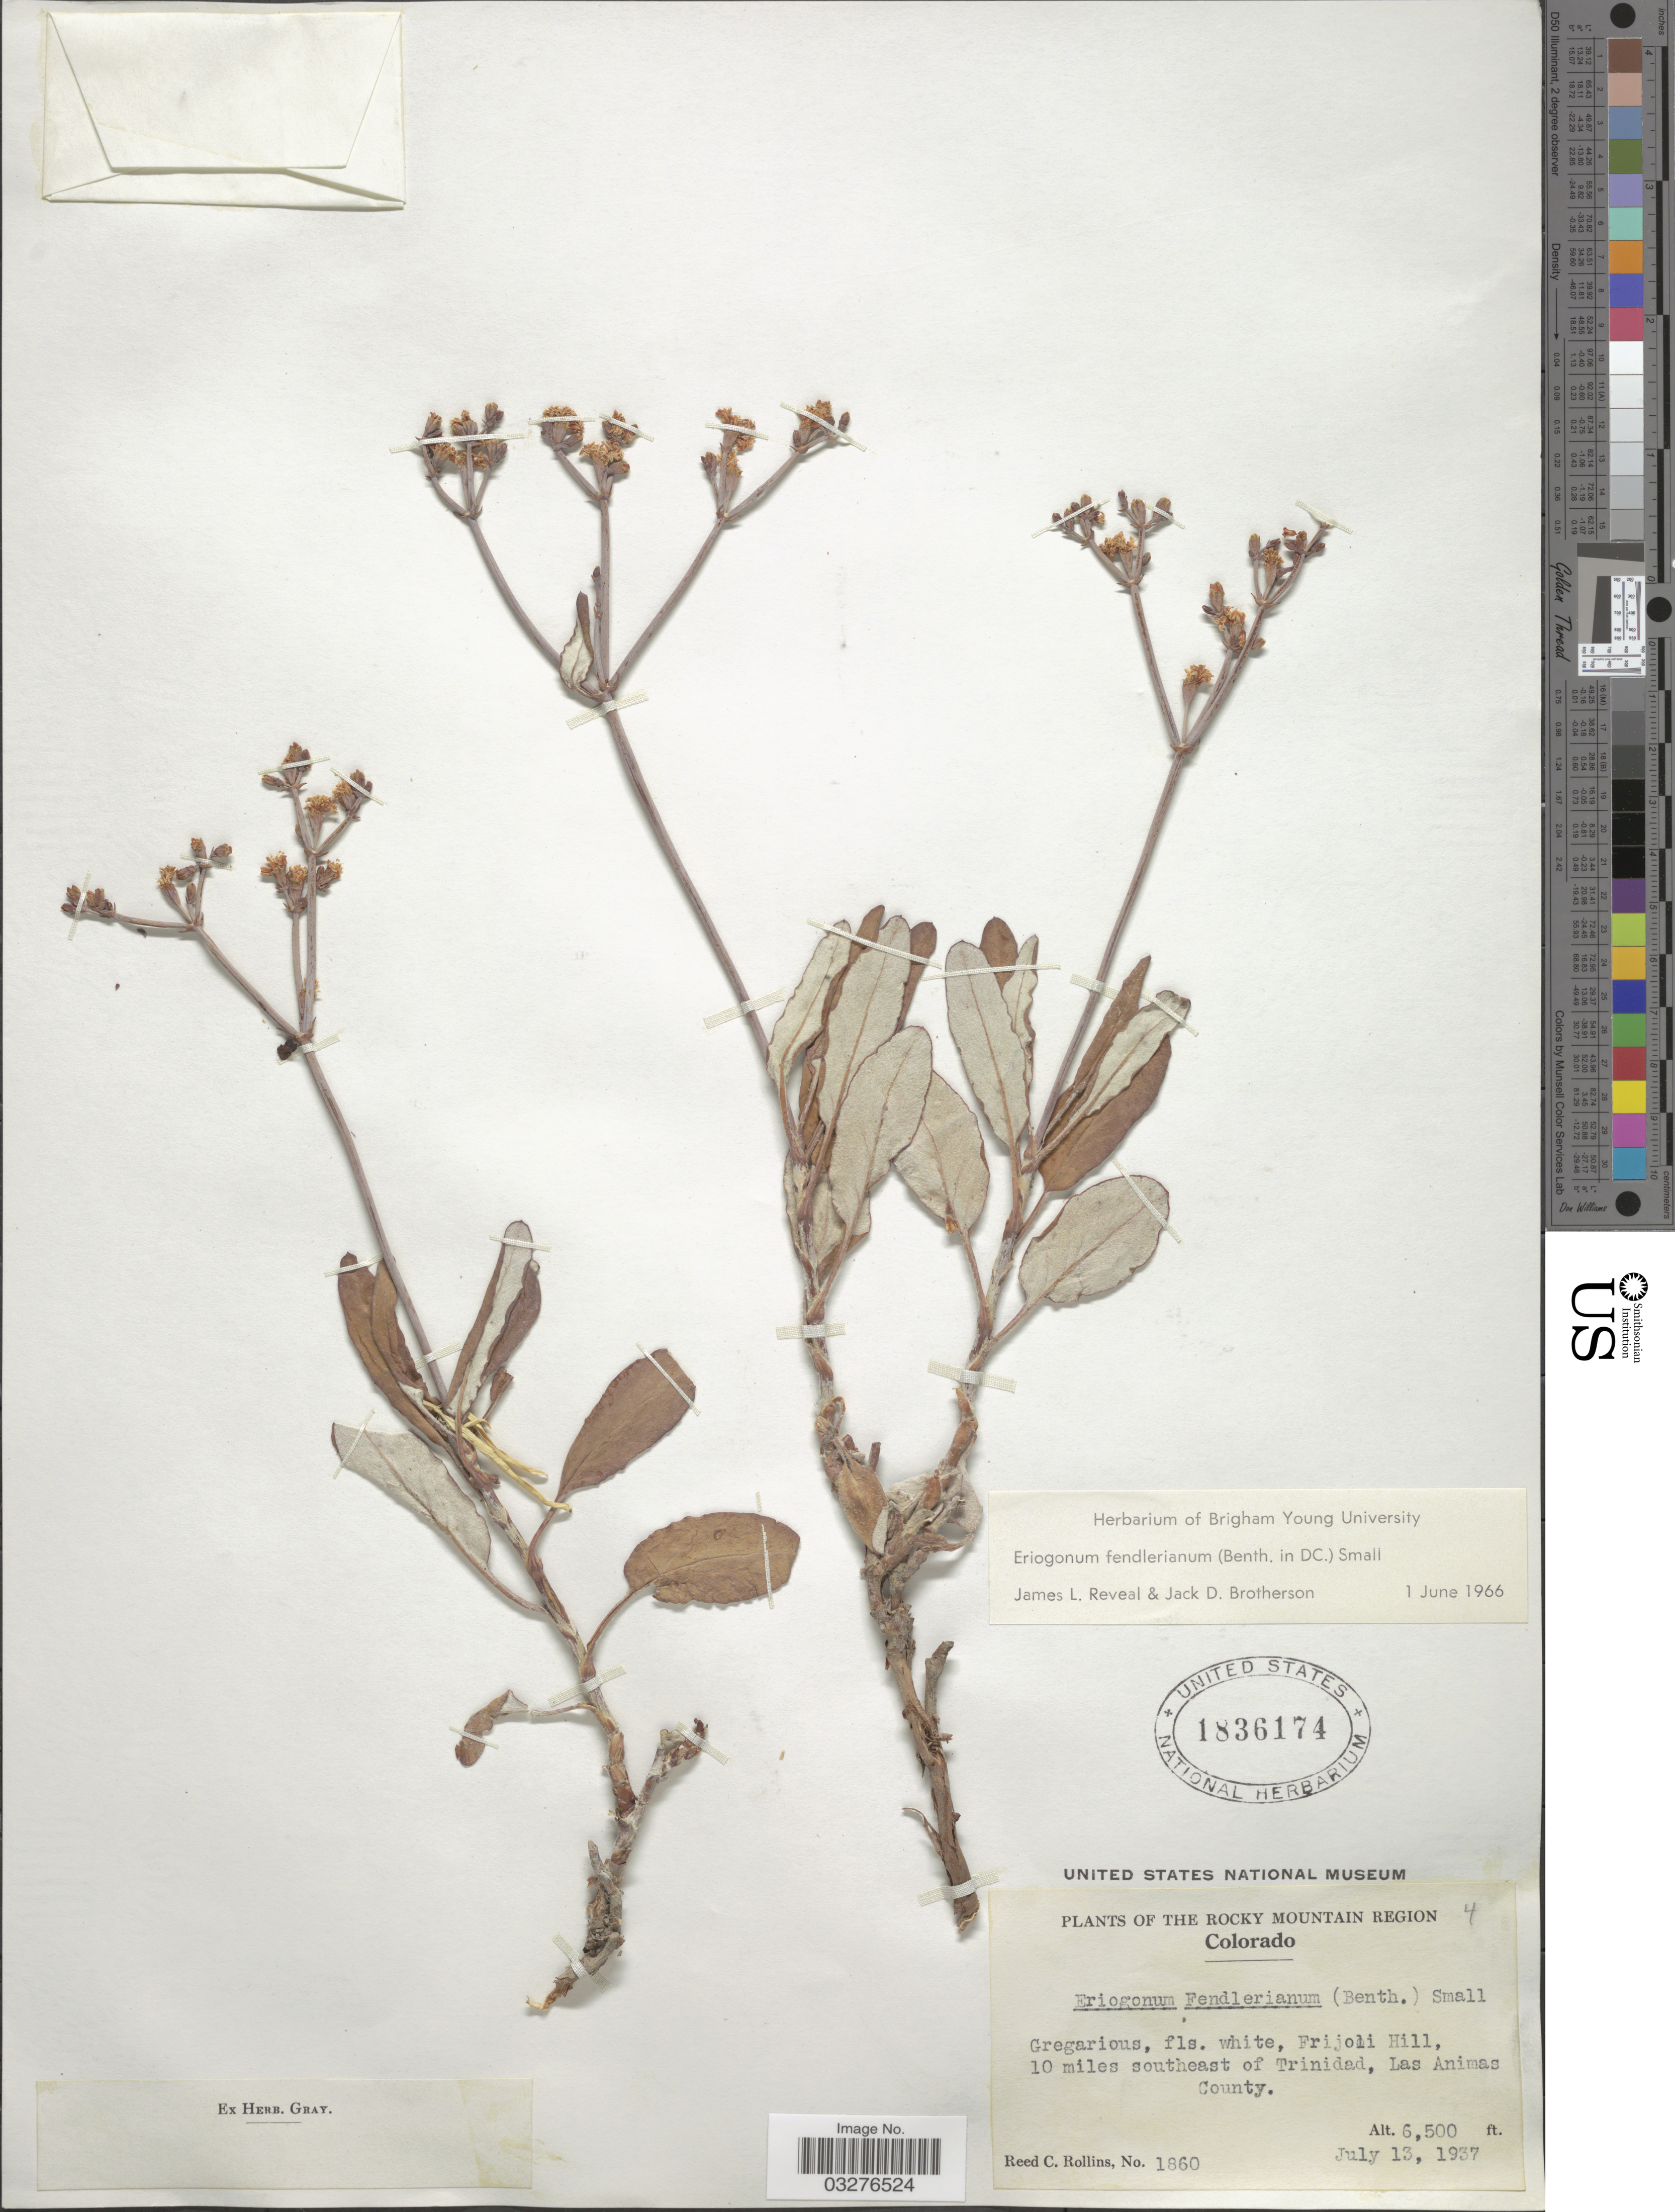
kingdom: Plantae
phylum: Tracheophyta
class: Magnoliopsida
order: Caryophyllales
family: Polygonaceae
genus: Eriogonum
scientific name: Eriogonum fendlerianum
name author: (Benth.) Small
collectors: R. C. Rollins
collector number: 1860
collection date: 1937-07-13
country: United States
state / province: Colorado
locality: The Rocky Mountain Region, Frijoli Hill, 10 miles southeast of Trinidad, Las Animas County.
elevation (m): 1981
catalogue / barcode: US 1836174